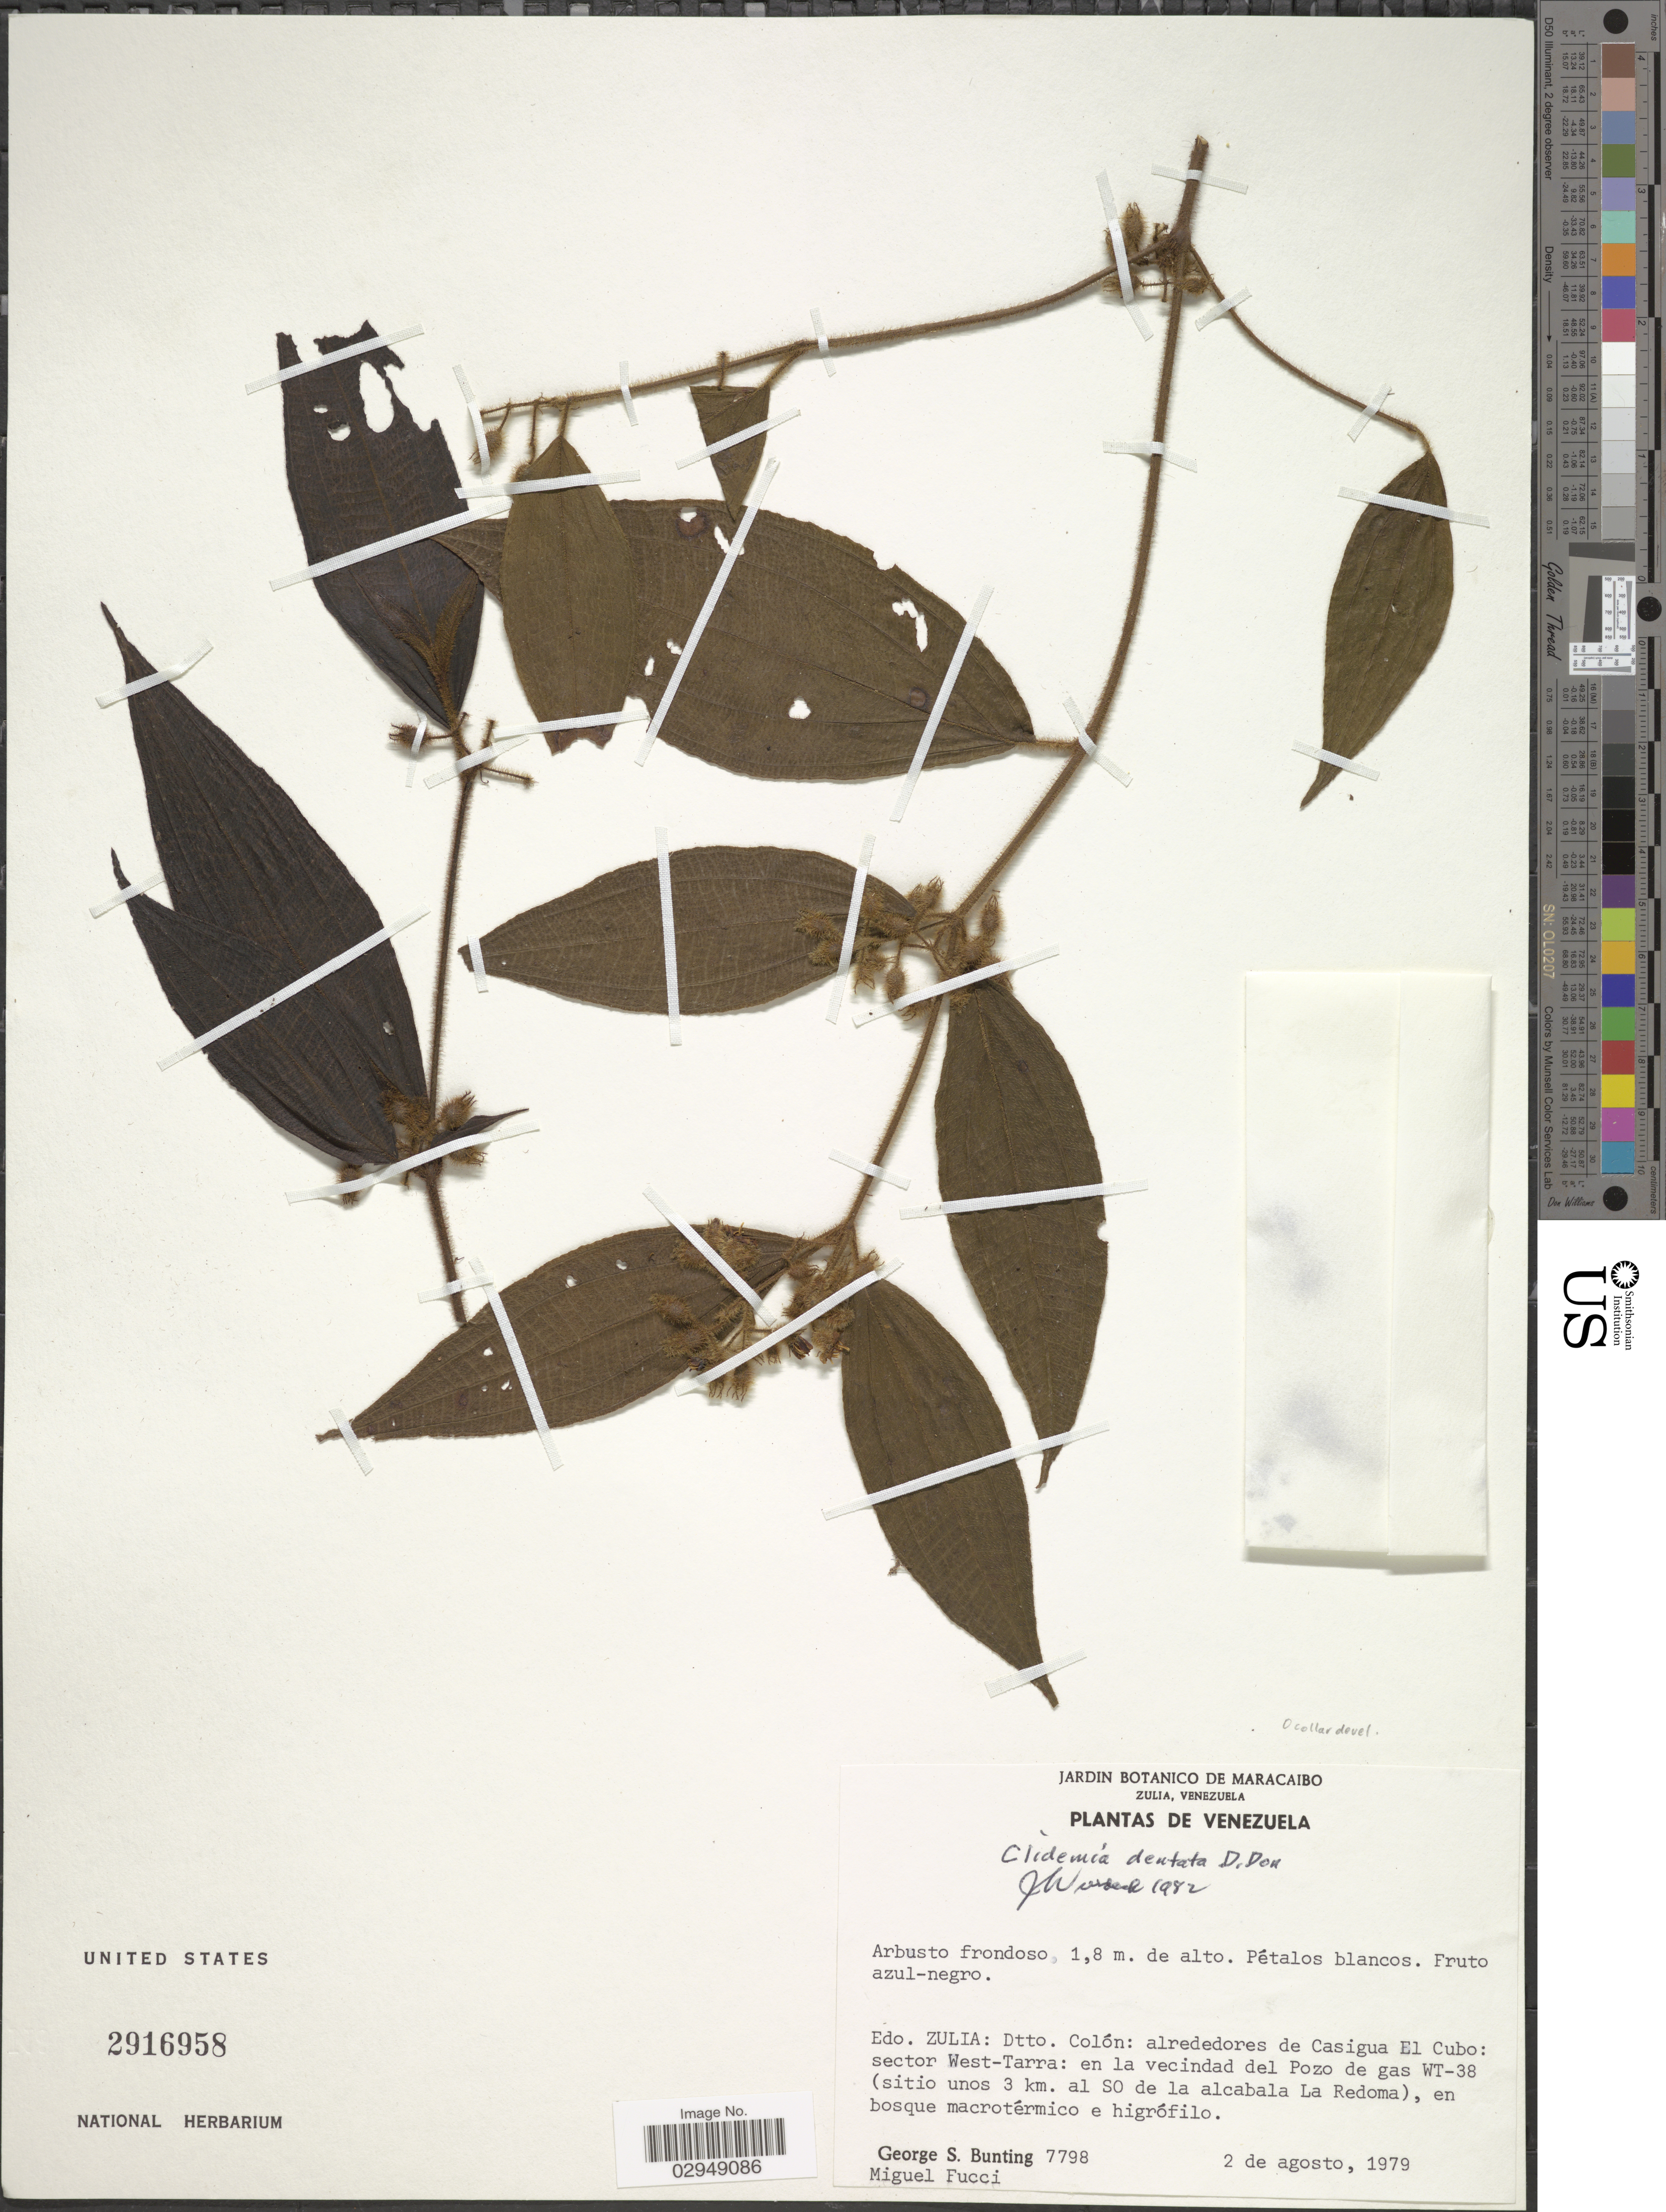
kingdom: Plantae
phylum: Tracheophyta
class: Magnoliopsida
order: Myrtales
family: Melastomataceae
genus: Clidemia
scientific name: Clidemia dentata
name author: D. Don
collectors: G. S. Bunting & M. Fucci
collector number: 7798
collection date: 1979-08-02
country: Venezuela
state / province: Zulia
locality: Dtto. Colón, alrededores de Casigua El Cubo, sector West-Tarra, en la vecindad del Pozo de gas WT-38 (sitio unos 3 km. al SO de la alcabala La Redoma).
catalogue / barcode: US 2916958